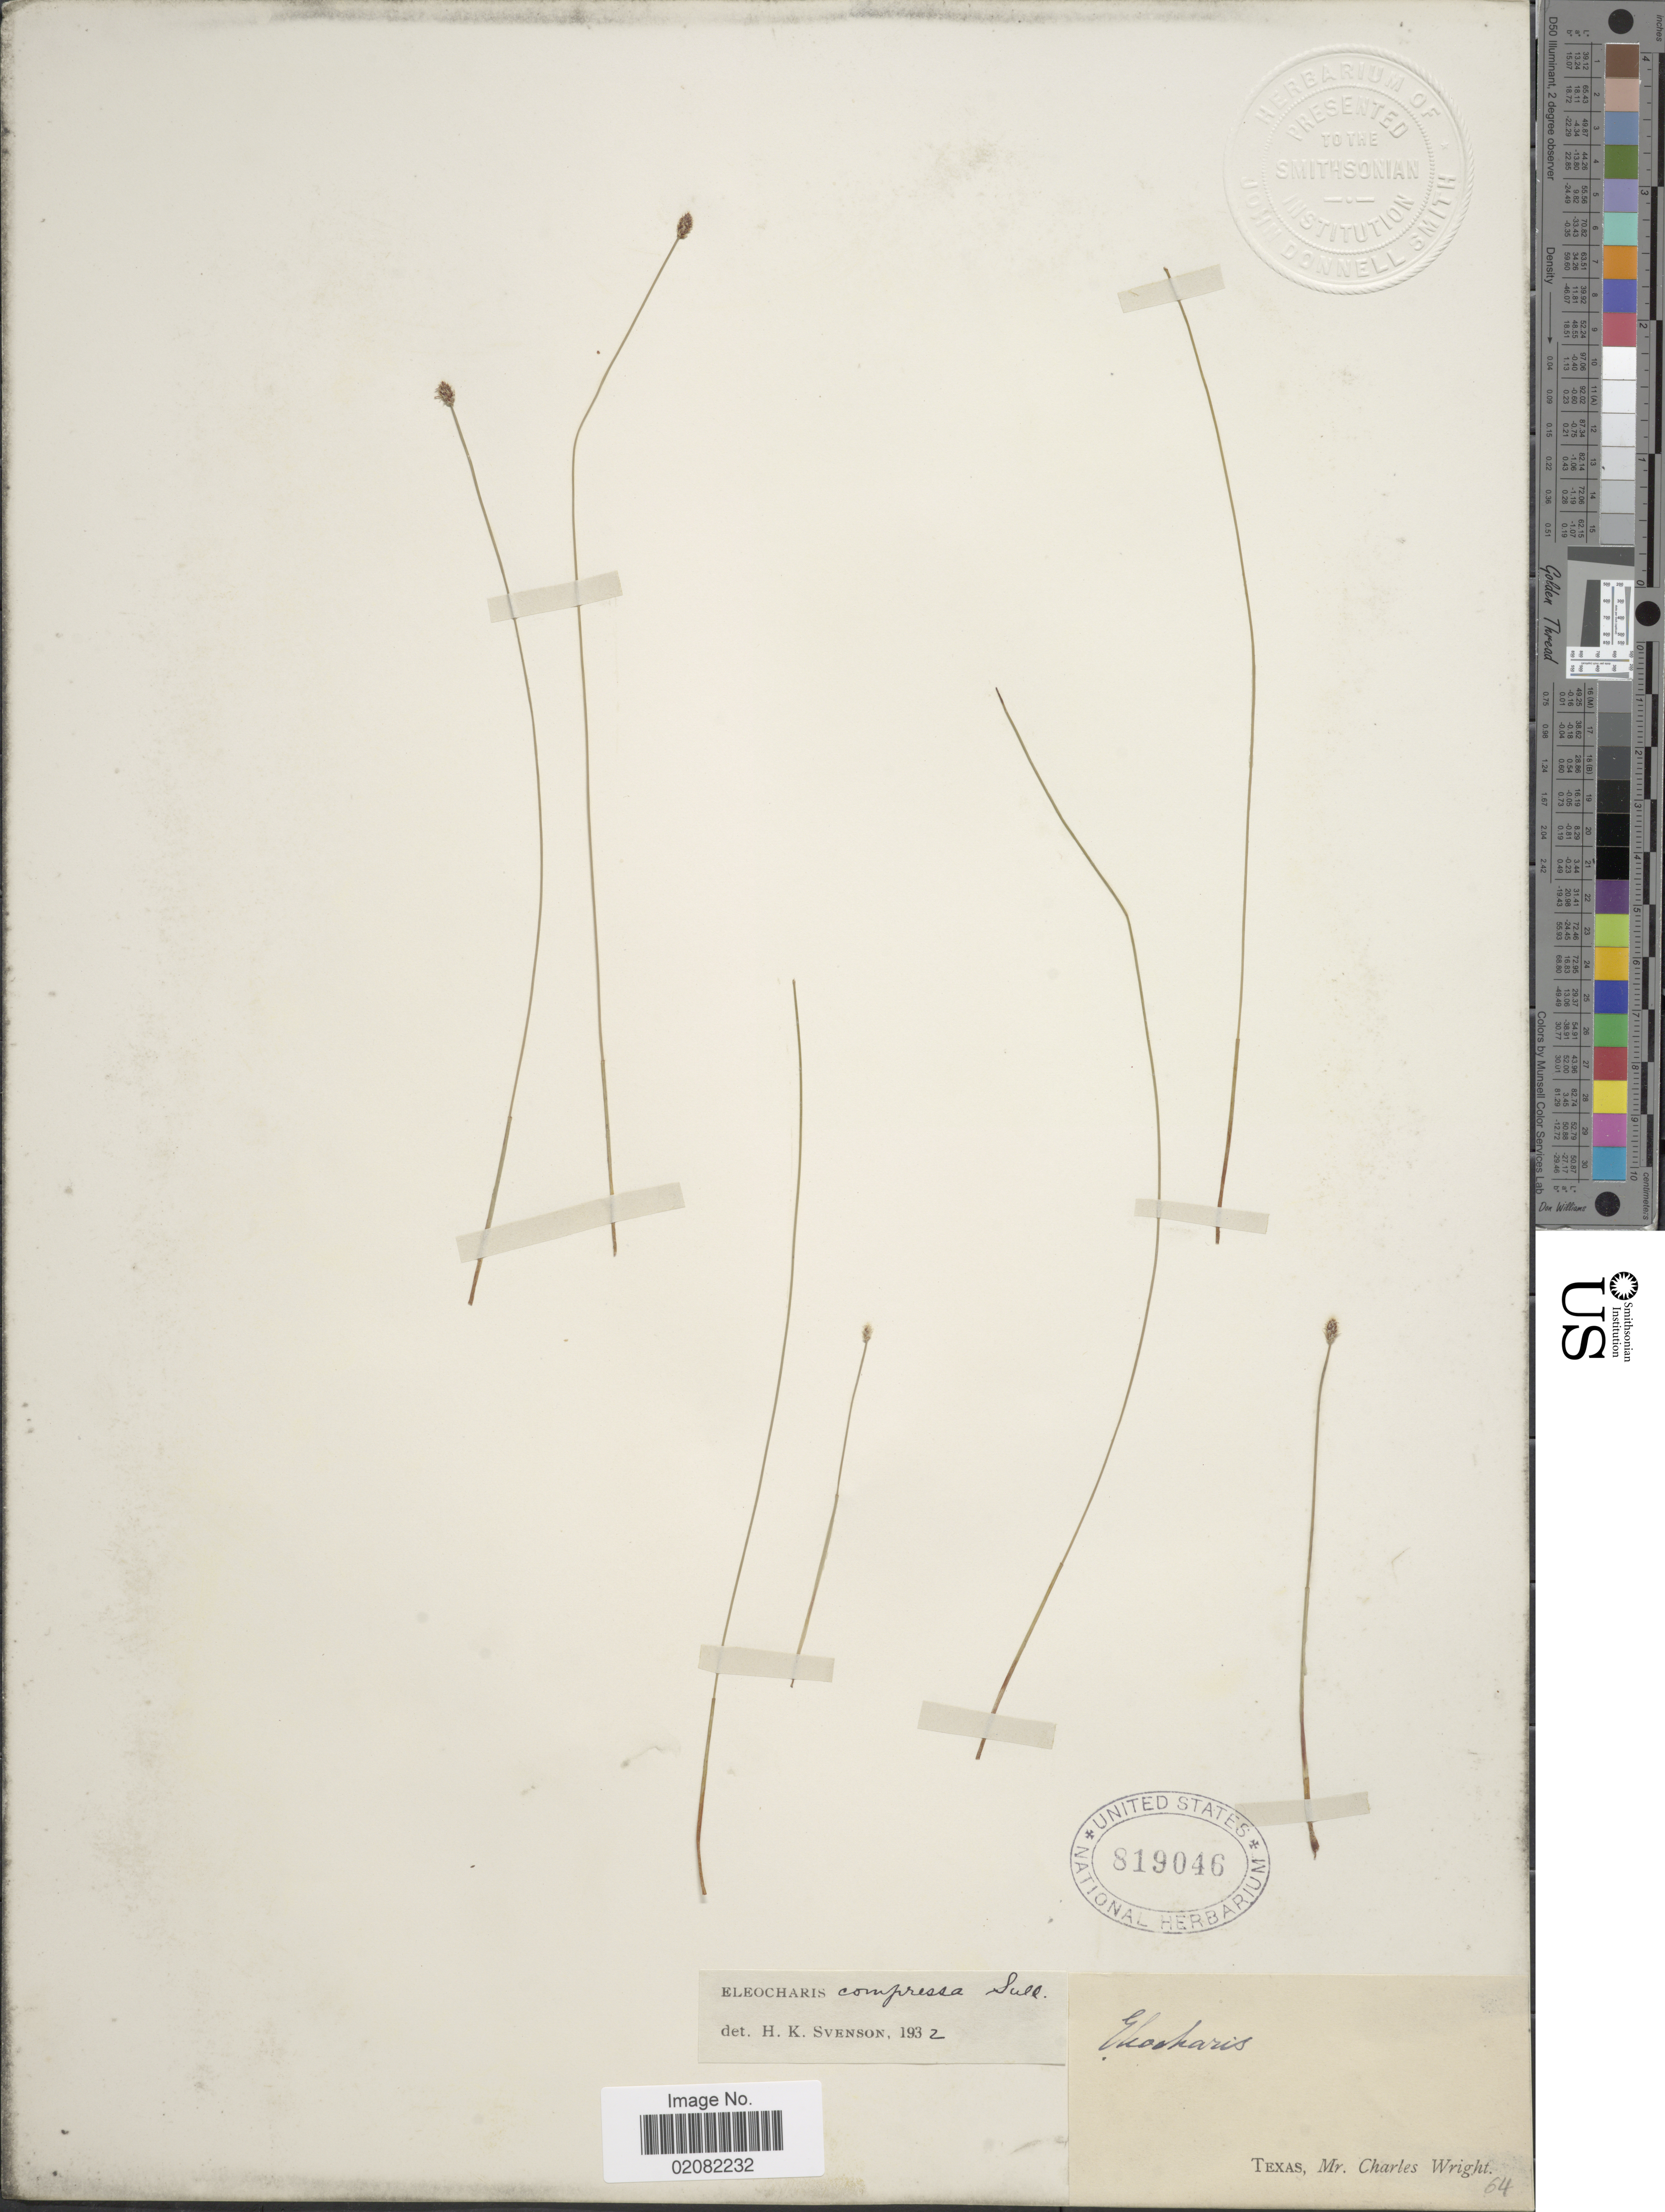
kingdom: Plantae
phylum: Tracheophyta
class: Liliopsida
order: Poales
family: Cyperaceae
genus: Eleocharis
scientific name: Eleocharis compressa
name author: Sull.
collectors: C. Wright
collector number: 64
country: United States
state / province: Texas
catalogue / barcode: US 819046